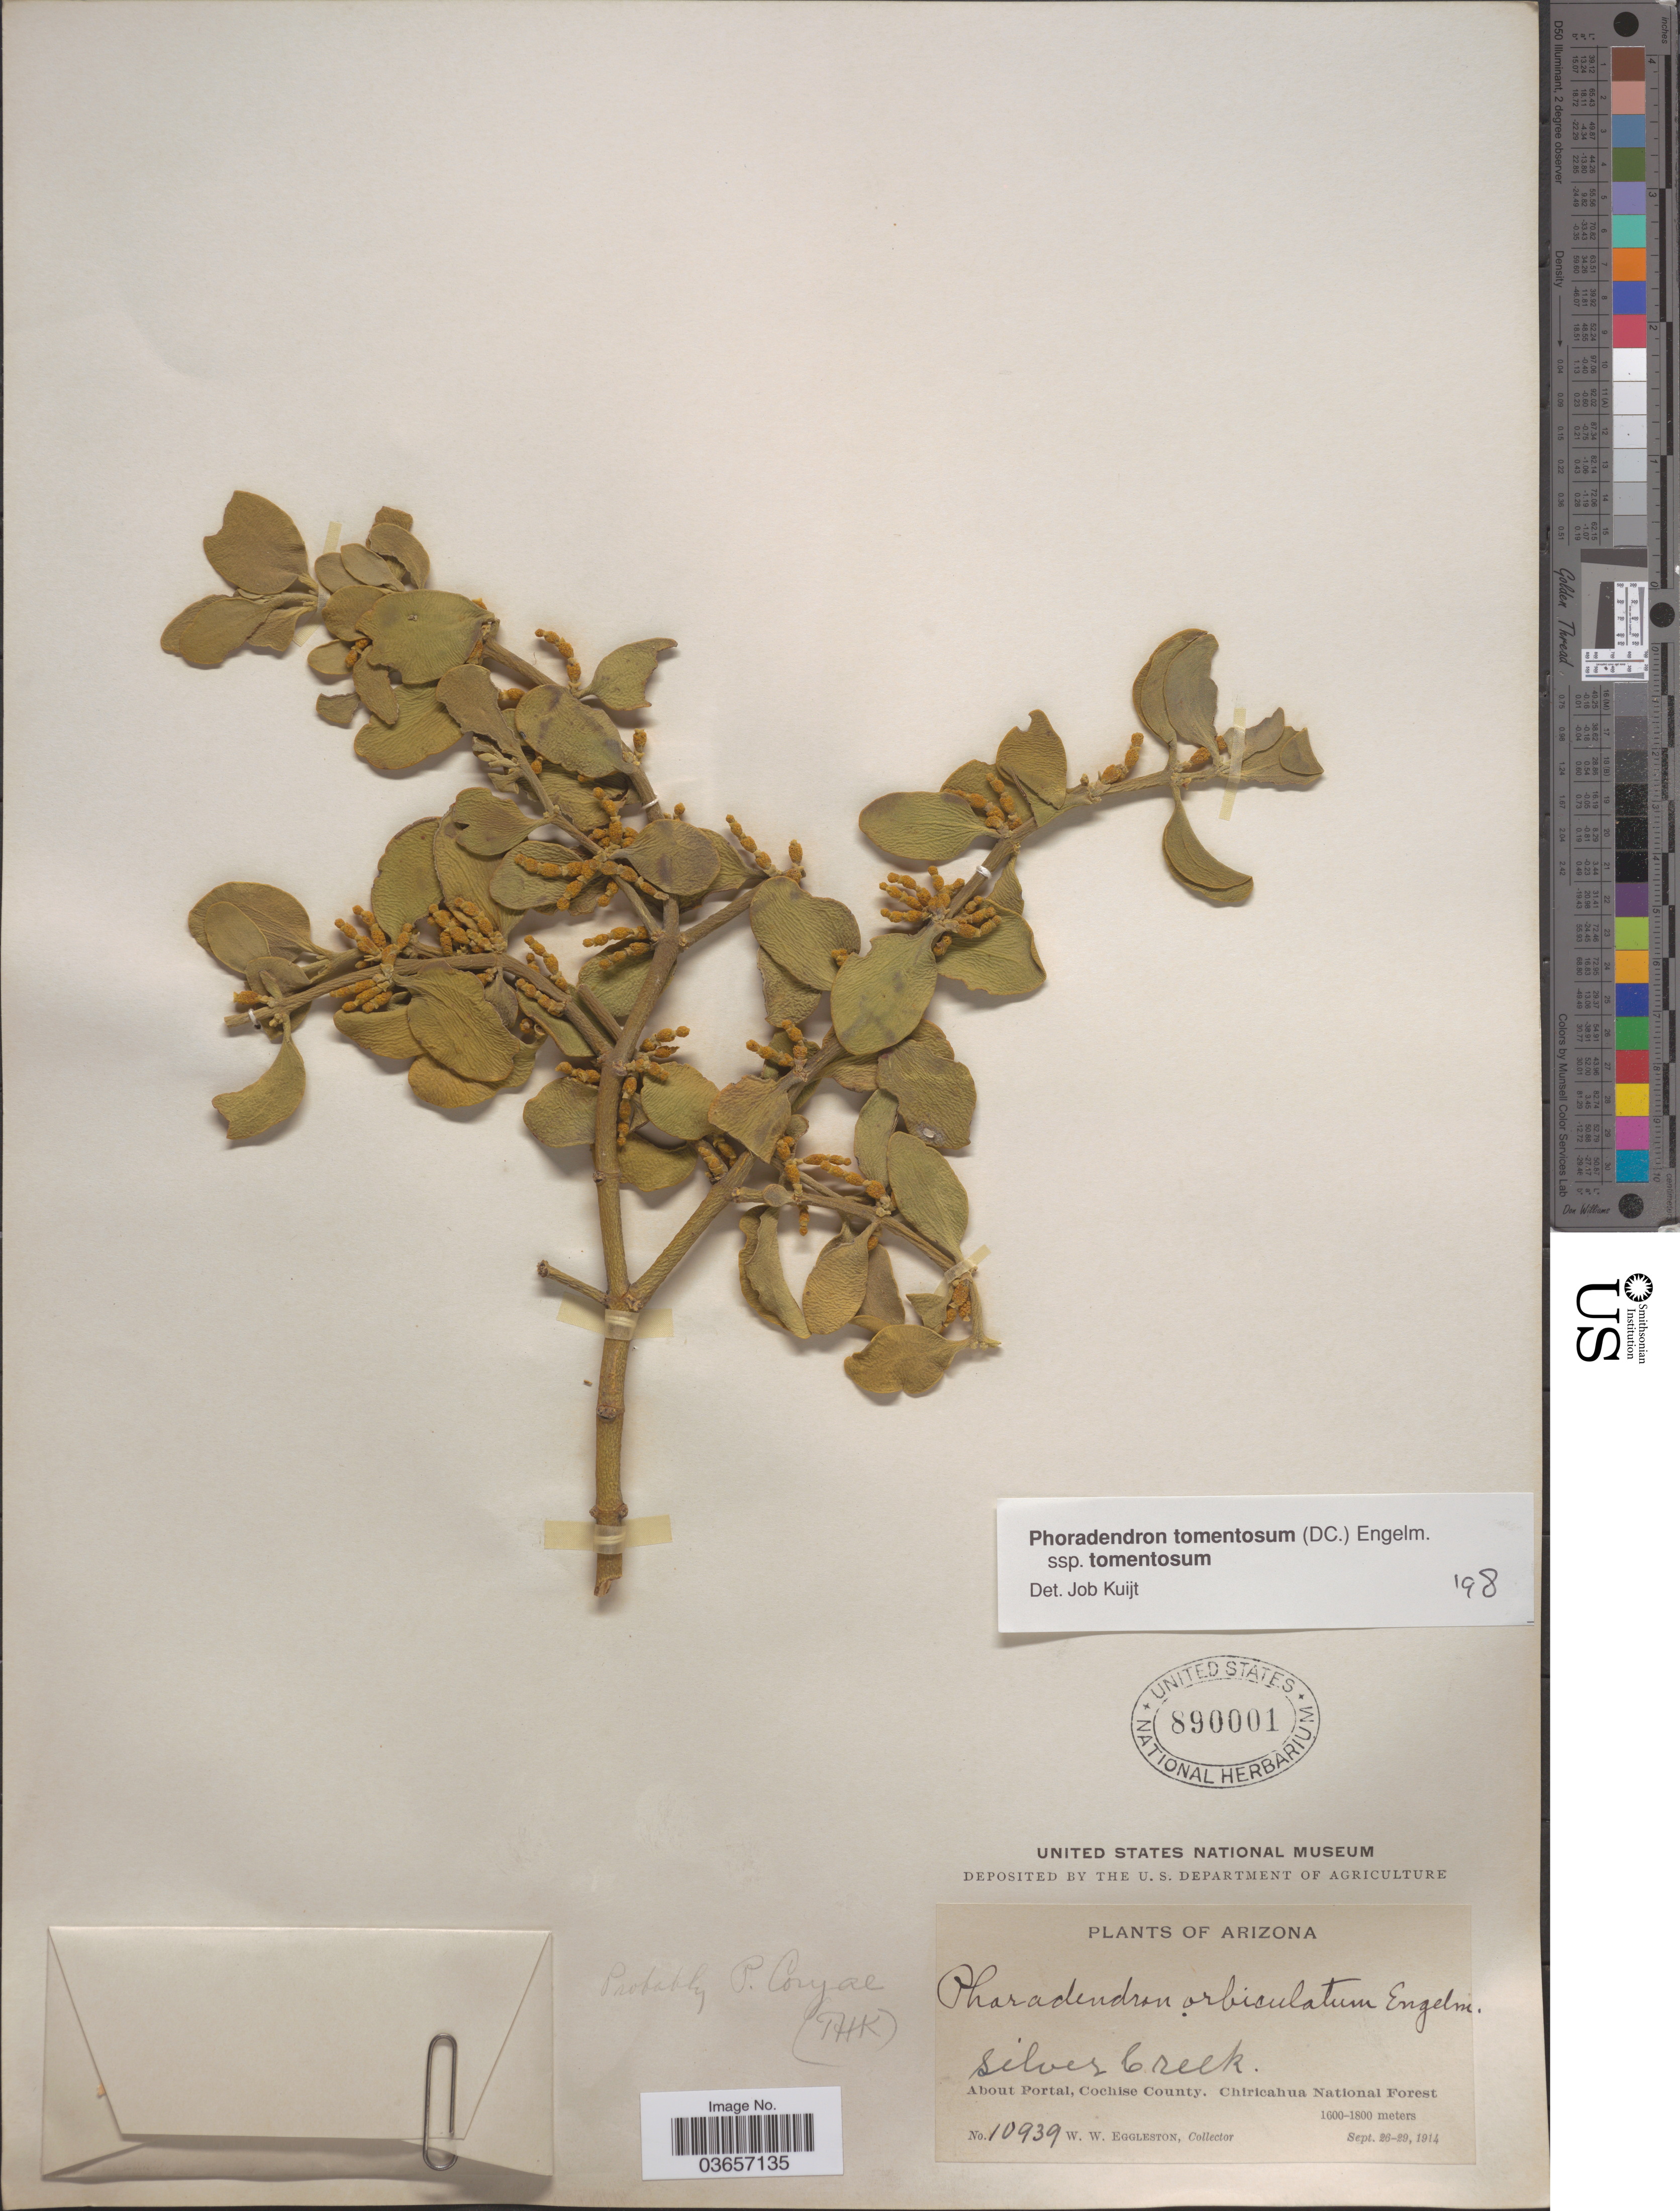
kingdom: Plantae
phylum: Tracheophyta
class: Magnoliopsida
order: Santalales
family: Viscaceae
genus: Phoradendron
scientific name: Phoradendron tomentosum subsp. tomentosum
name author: DC.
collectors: W. W. Eggleston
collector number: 10939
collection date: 1914-09-26/1914-09-29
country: United States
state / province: Arizona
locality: Silver Creek. About Portal, Cochise County, Chiricahua National Forest.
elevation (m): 1600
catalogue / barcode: US 890001